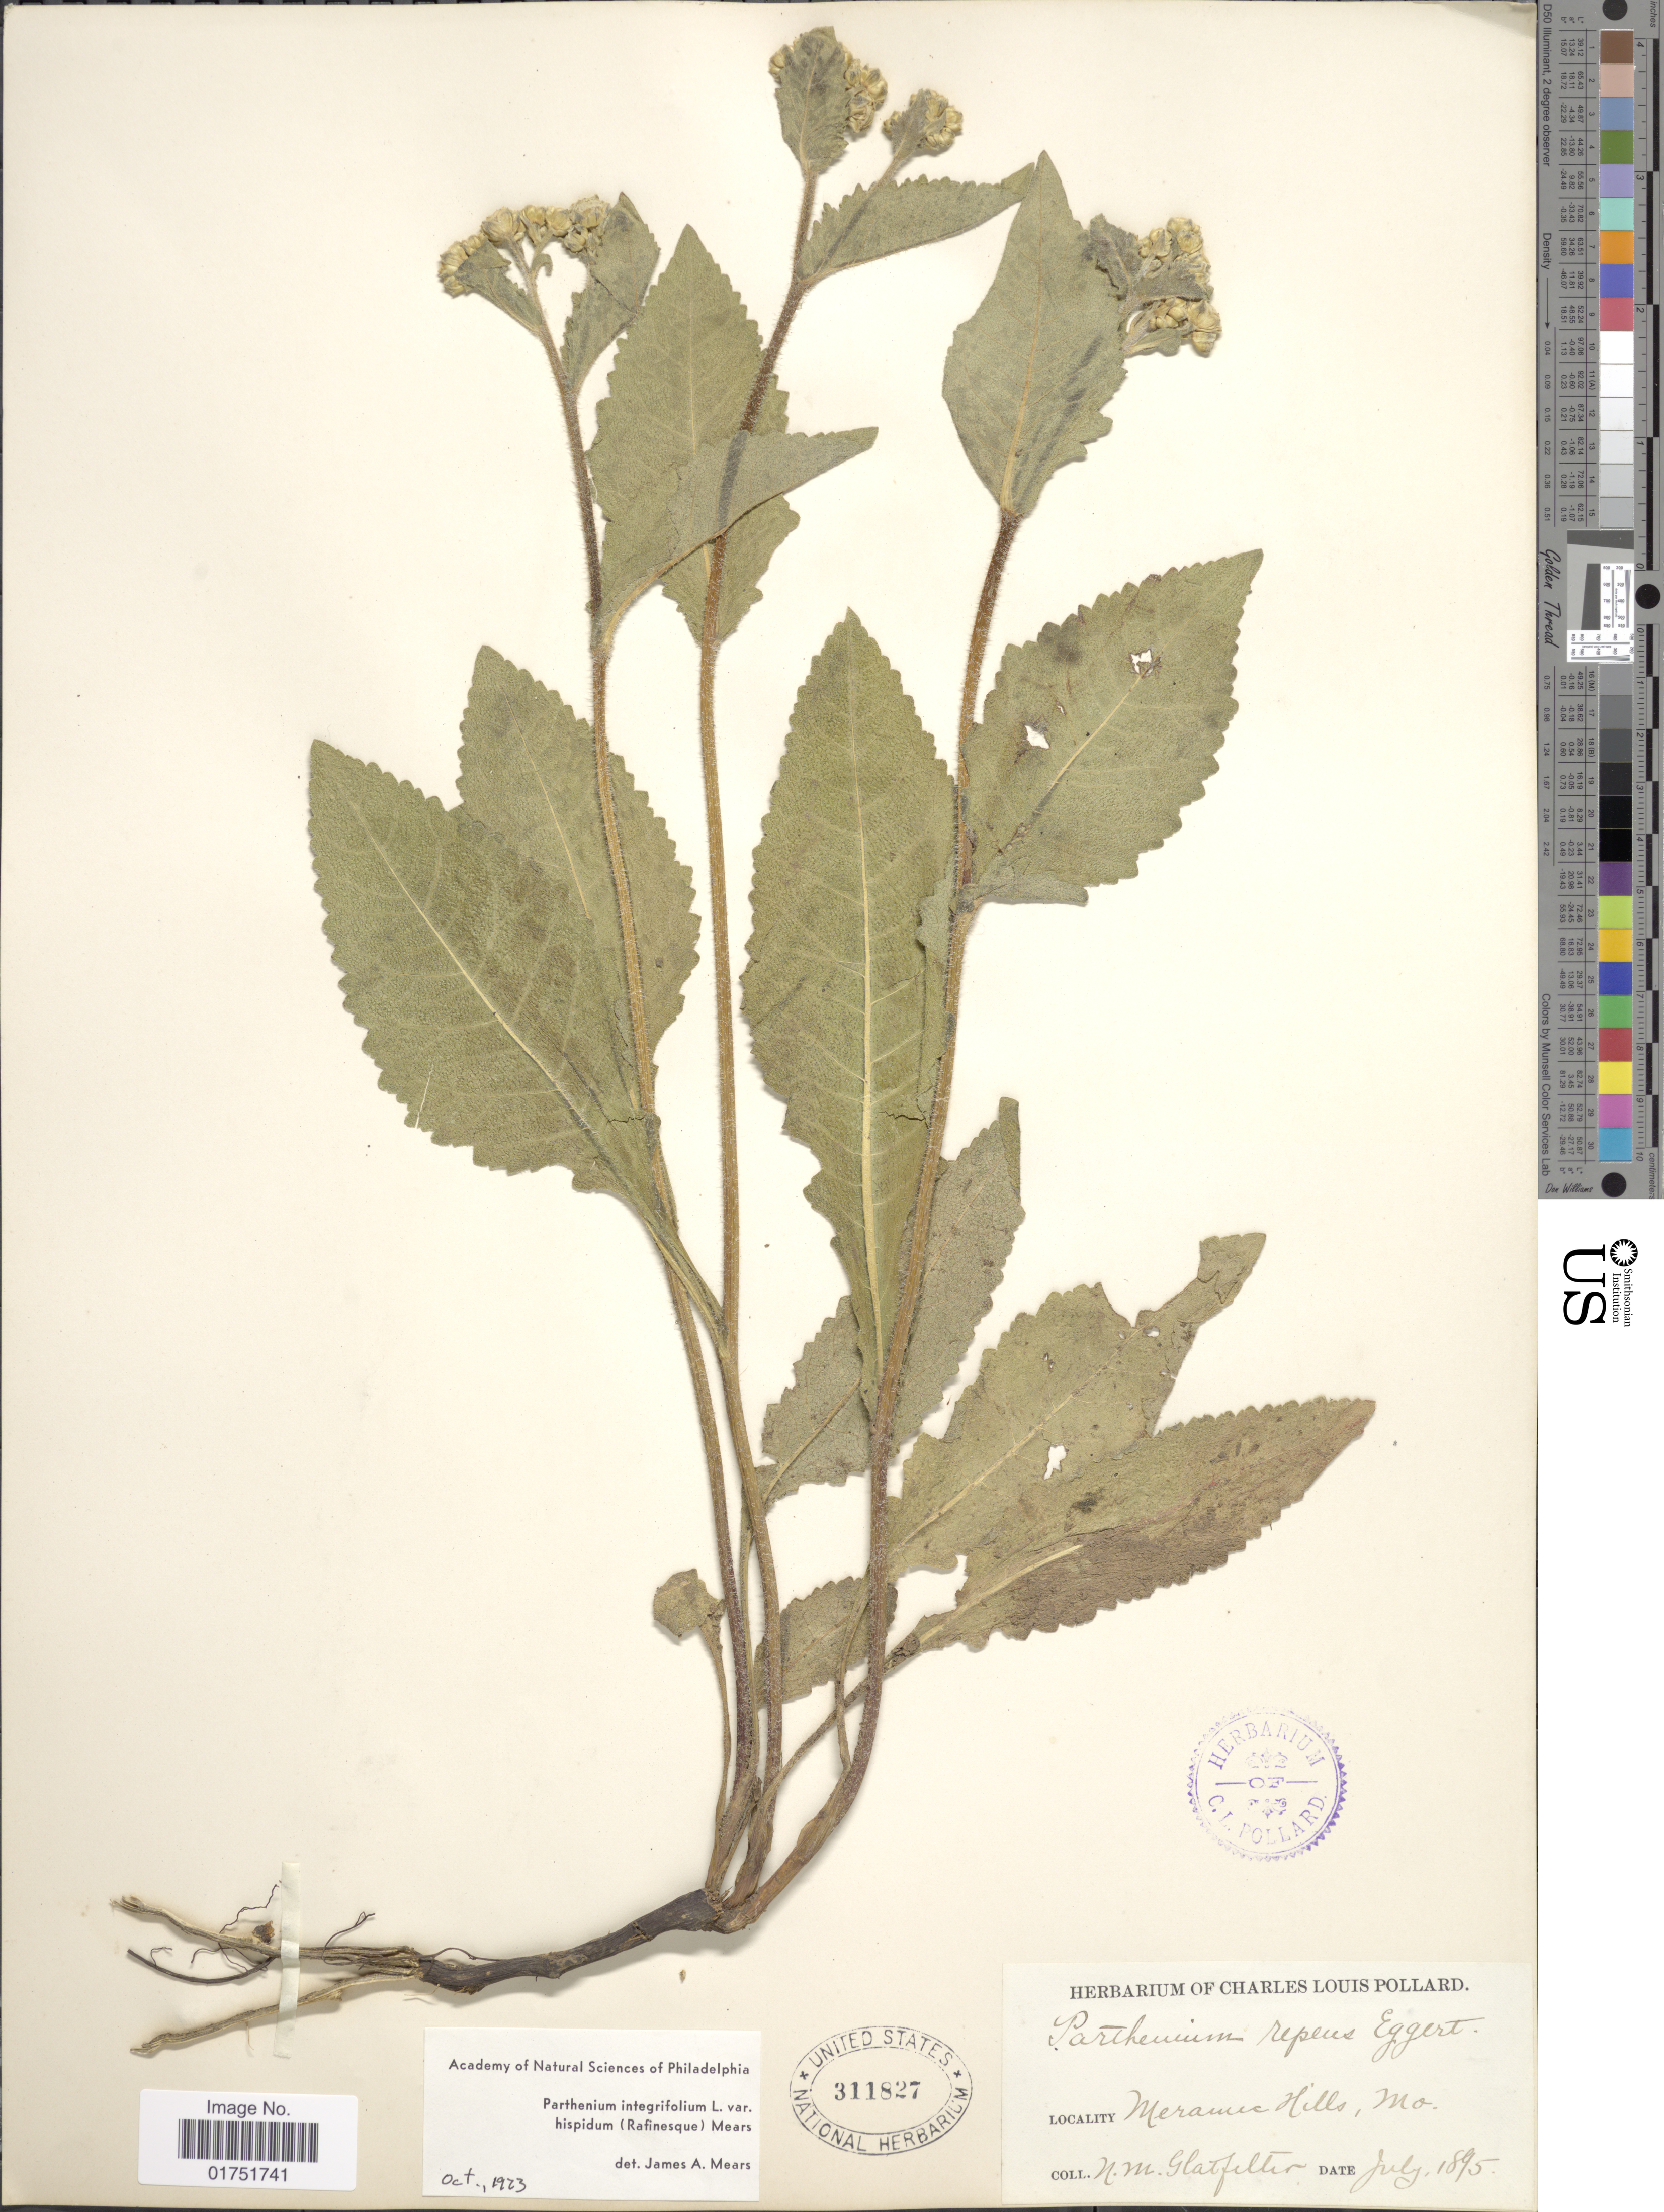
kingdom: Plantae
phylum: Tracheophyta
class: Magnoliopsida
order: Asterales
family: Asteraceae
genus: Parthenium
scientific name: Parthenium hispidum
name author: Raf.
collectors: N. M. Glatfelter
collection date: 1895-07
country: United States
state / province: Missouri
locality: Meramec Hills, Mo.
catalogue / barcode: US 311827